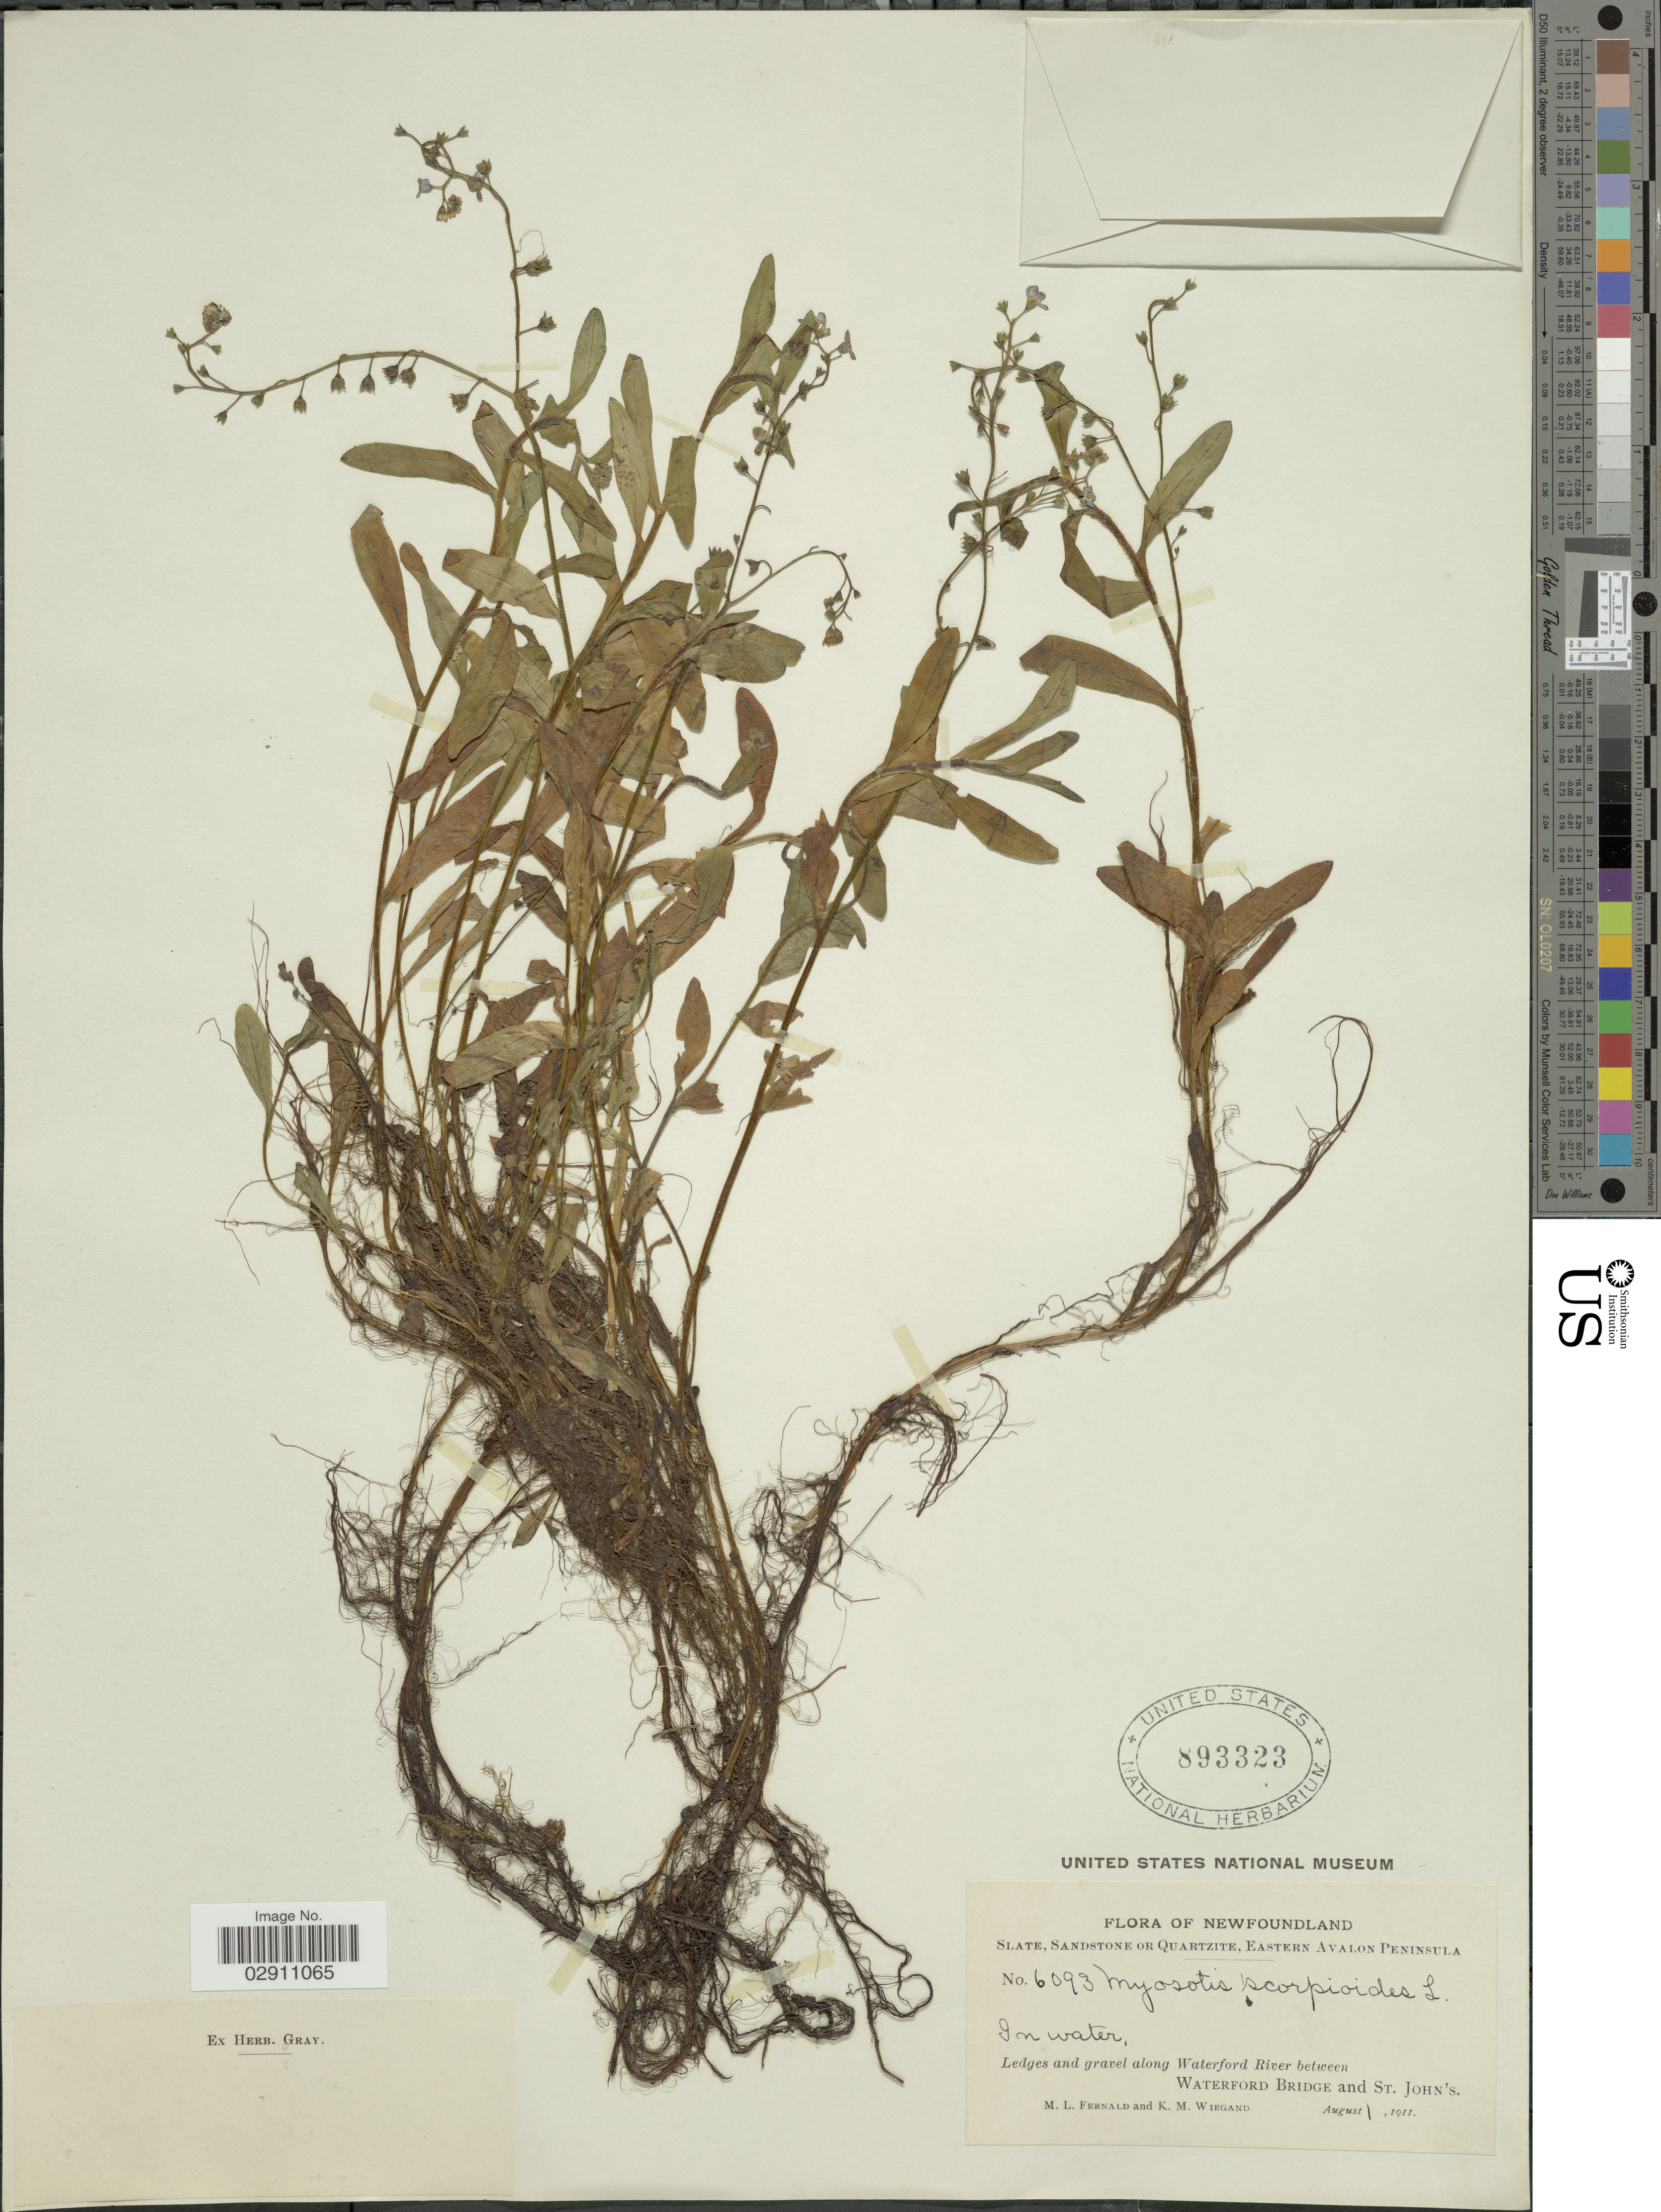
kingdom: Plantae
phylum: Tracheophyta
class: Magnoliopsida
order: Boraginales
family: Boraginaceae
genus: Myosotis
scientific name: Myosotis scorpioides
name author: L.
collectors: M. L. Fernald & K. M. Wiegand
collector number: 6093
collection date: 1911-08-01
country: Canada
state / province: Newfoundland and Labrador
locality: Slate, Sandstone and Quartzite, Eastern Avalon Peninsula, Ledges and gravel along Waterford River between Waterford Bridge and St. John's.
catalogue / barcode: US 893323